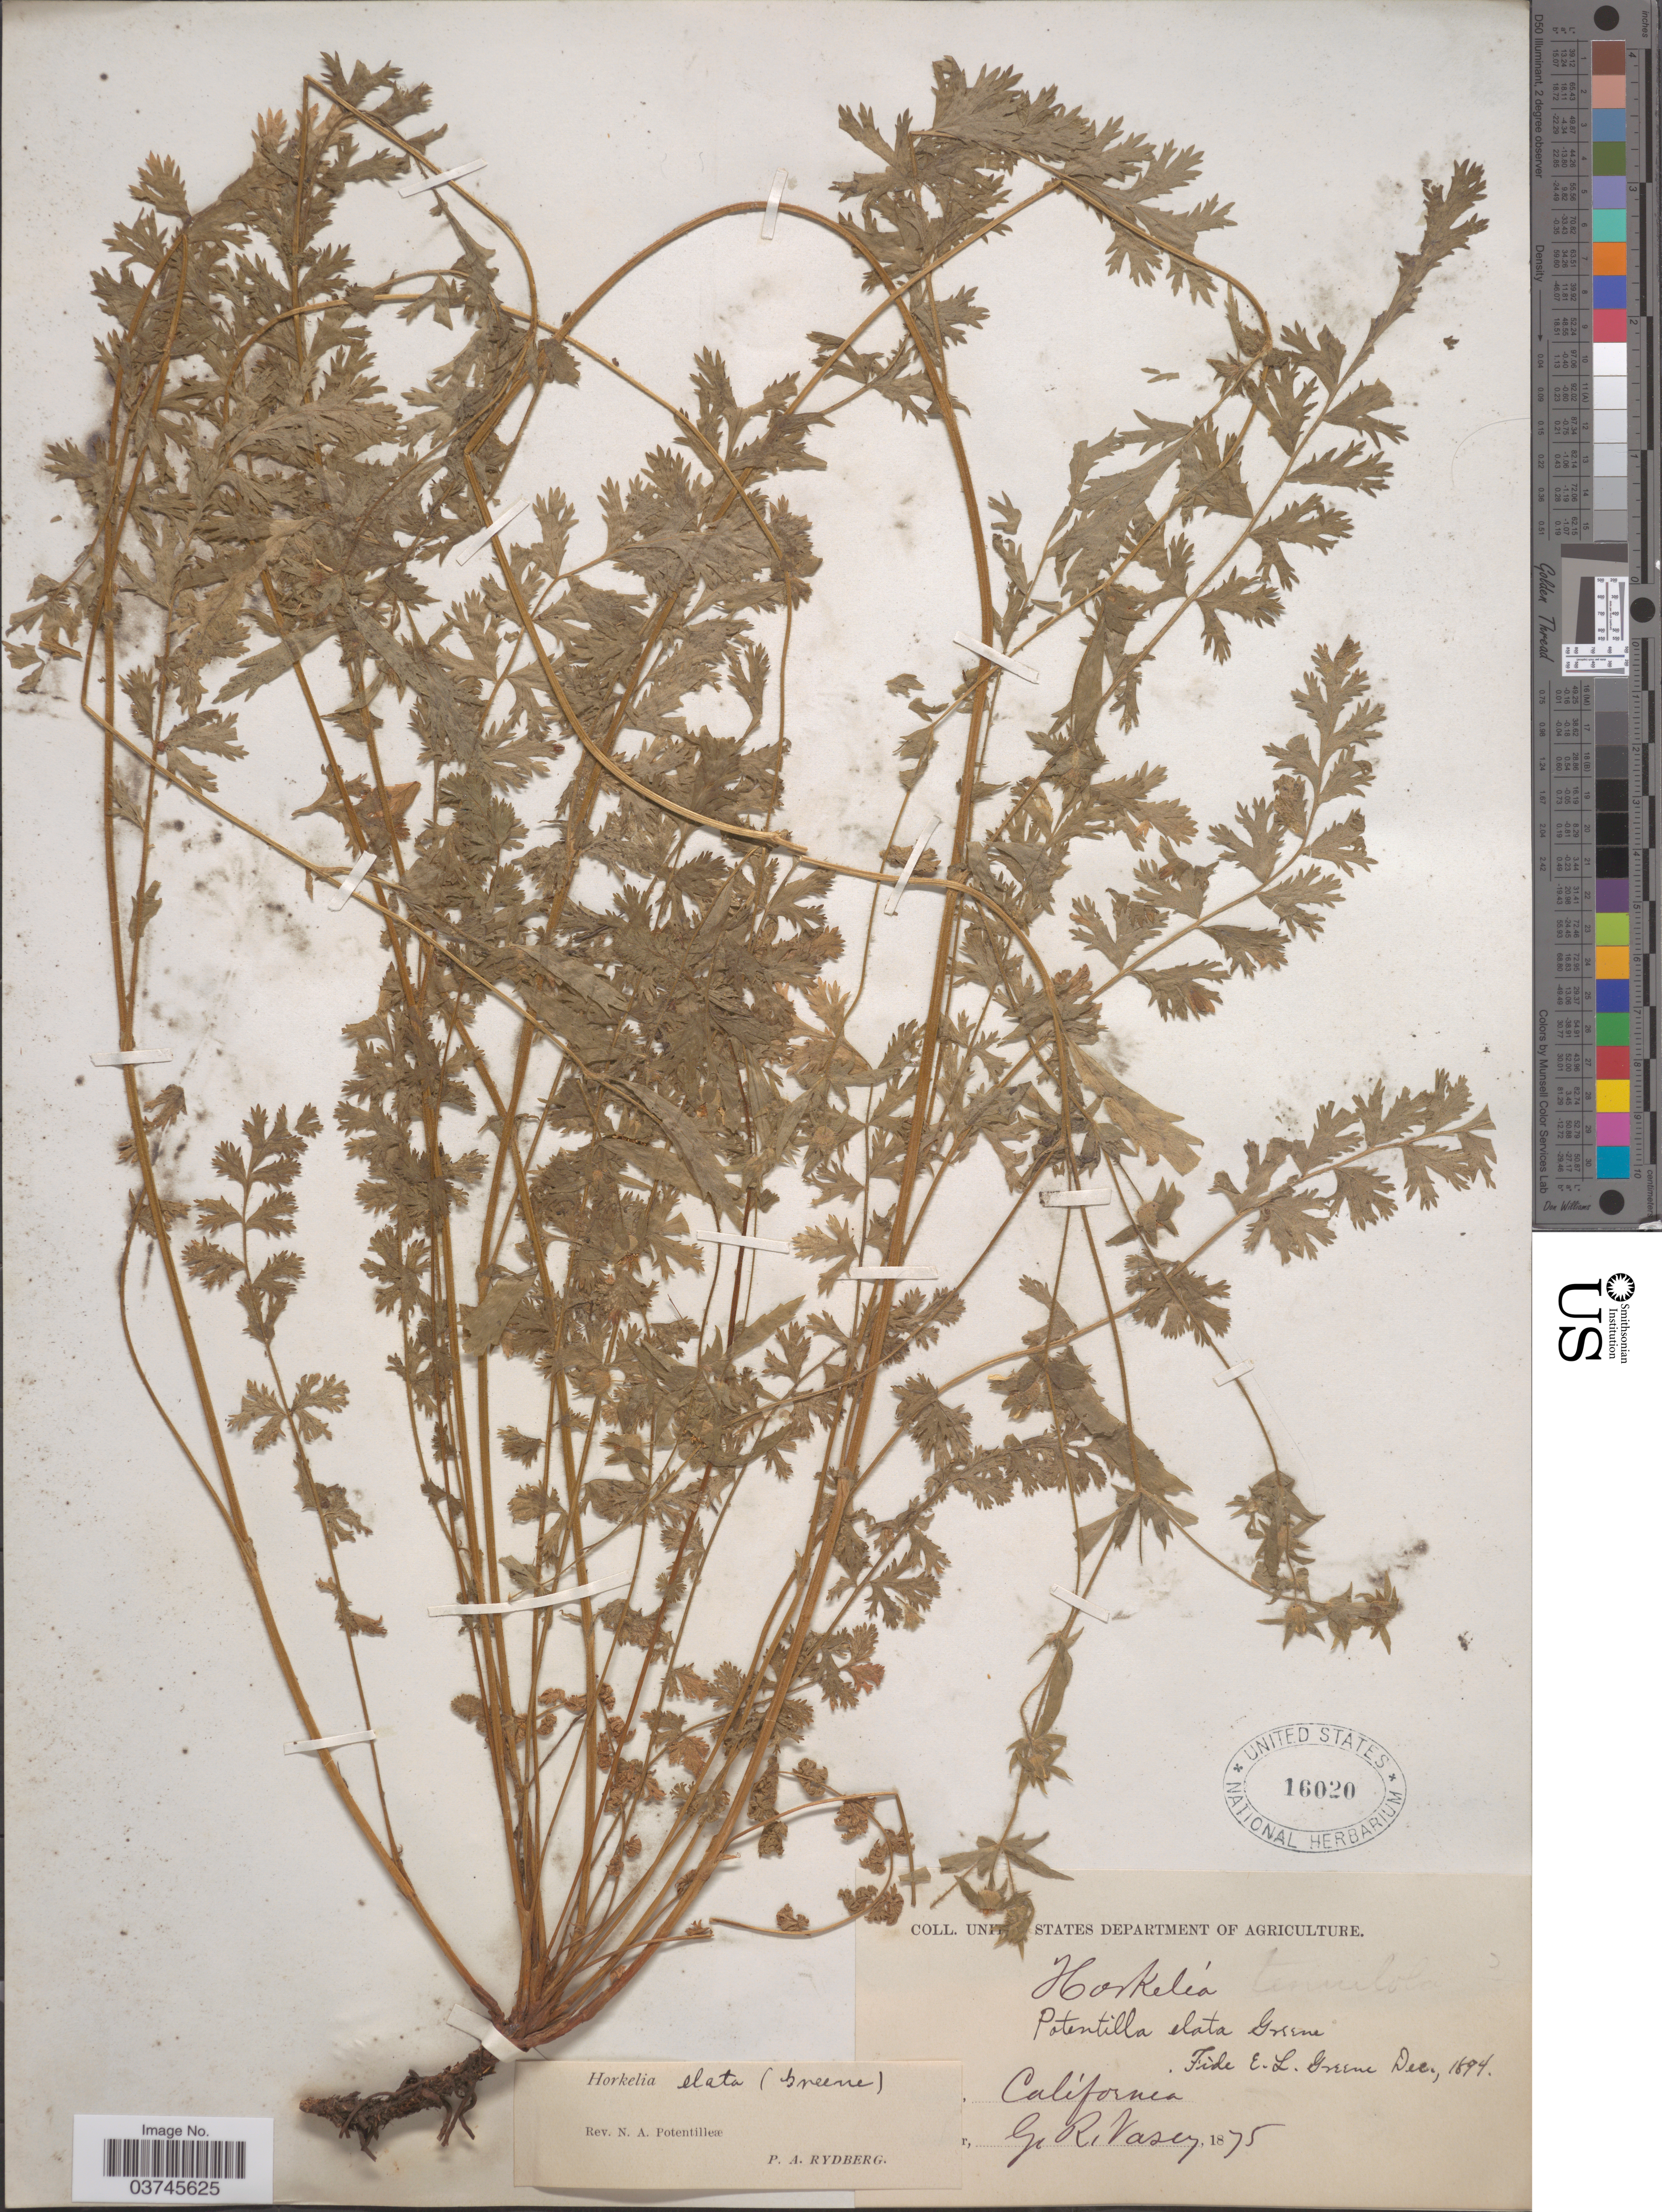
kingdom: Plantae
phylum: Tracheophyta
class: Magnoliopsida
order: Rosales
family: Rosaceae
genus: Potentilla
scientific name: Potentilla californica var. elata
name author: Greene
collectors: G. R. Vasey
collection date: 1875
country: United States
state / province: California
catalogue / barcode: US 16020